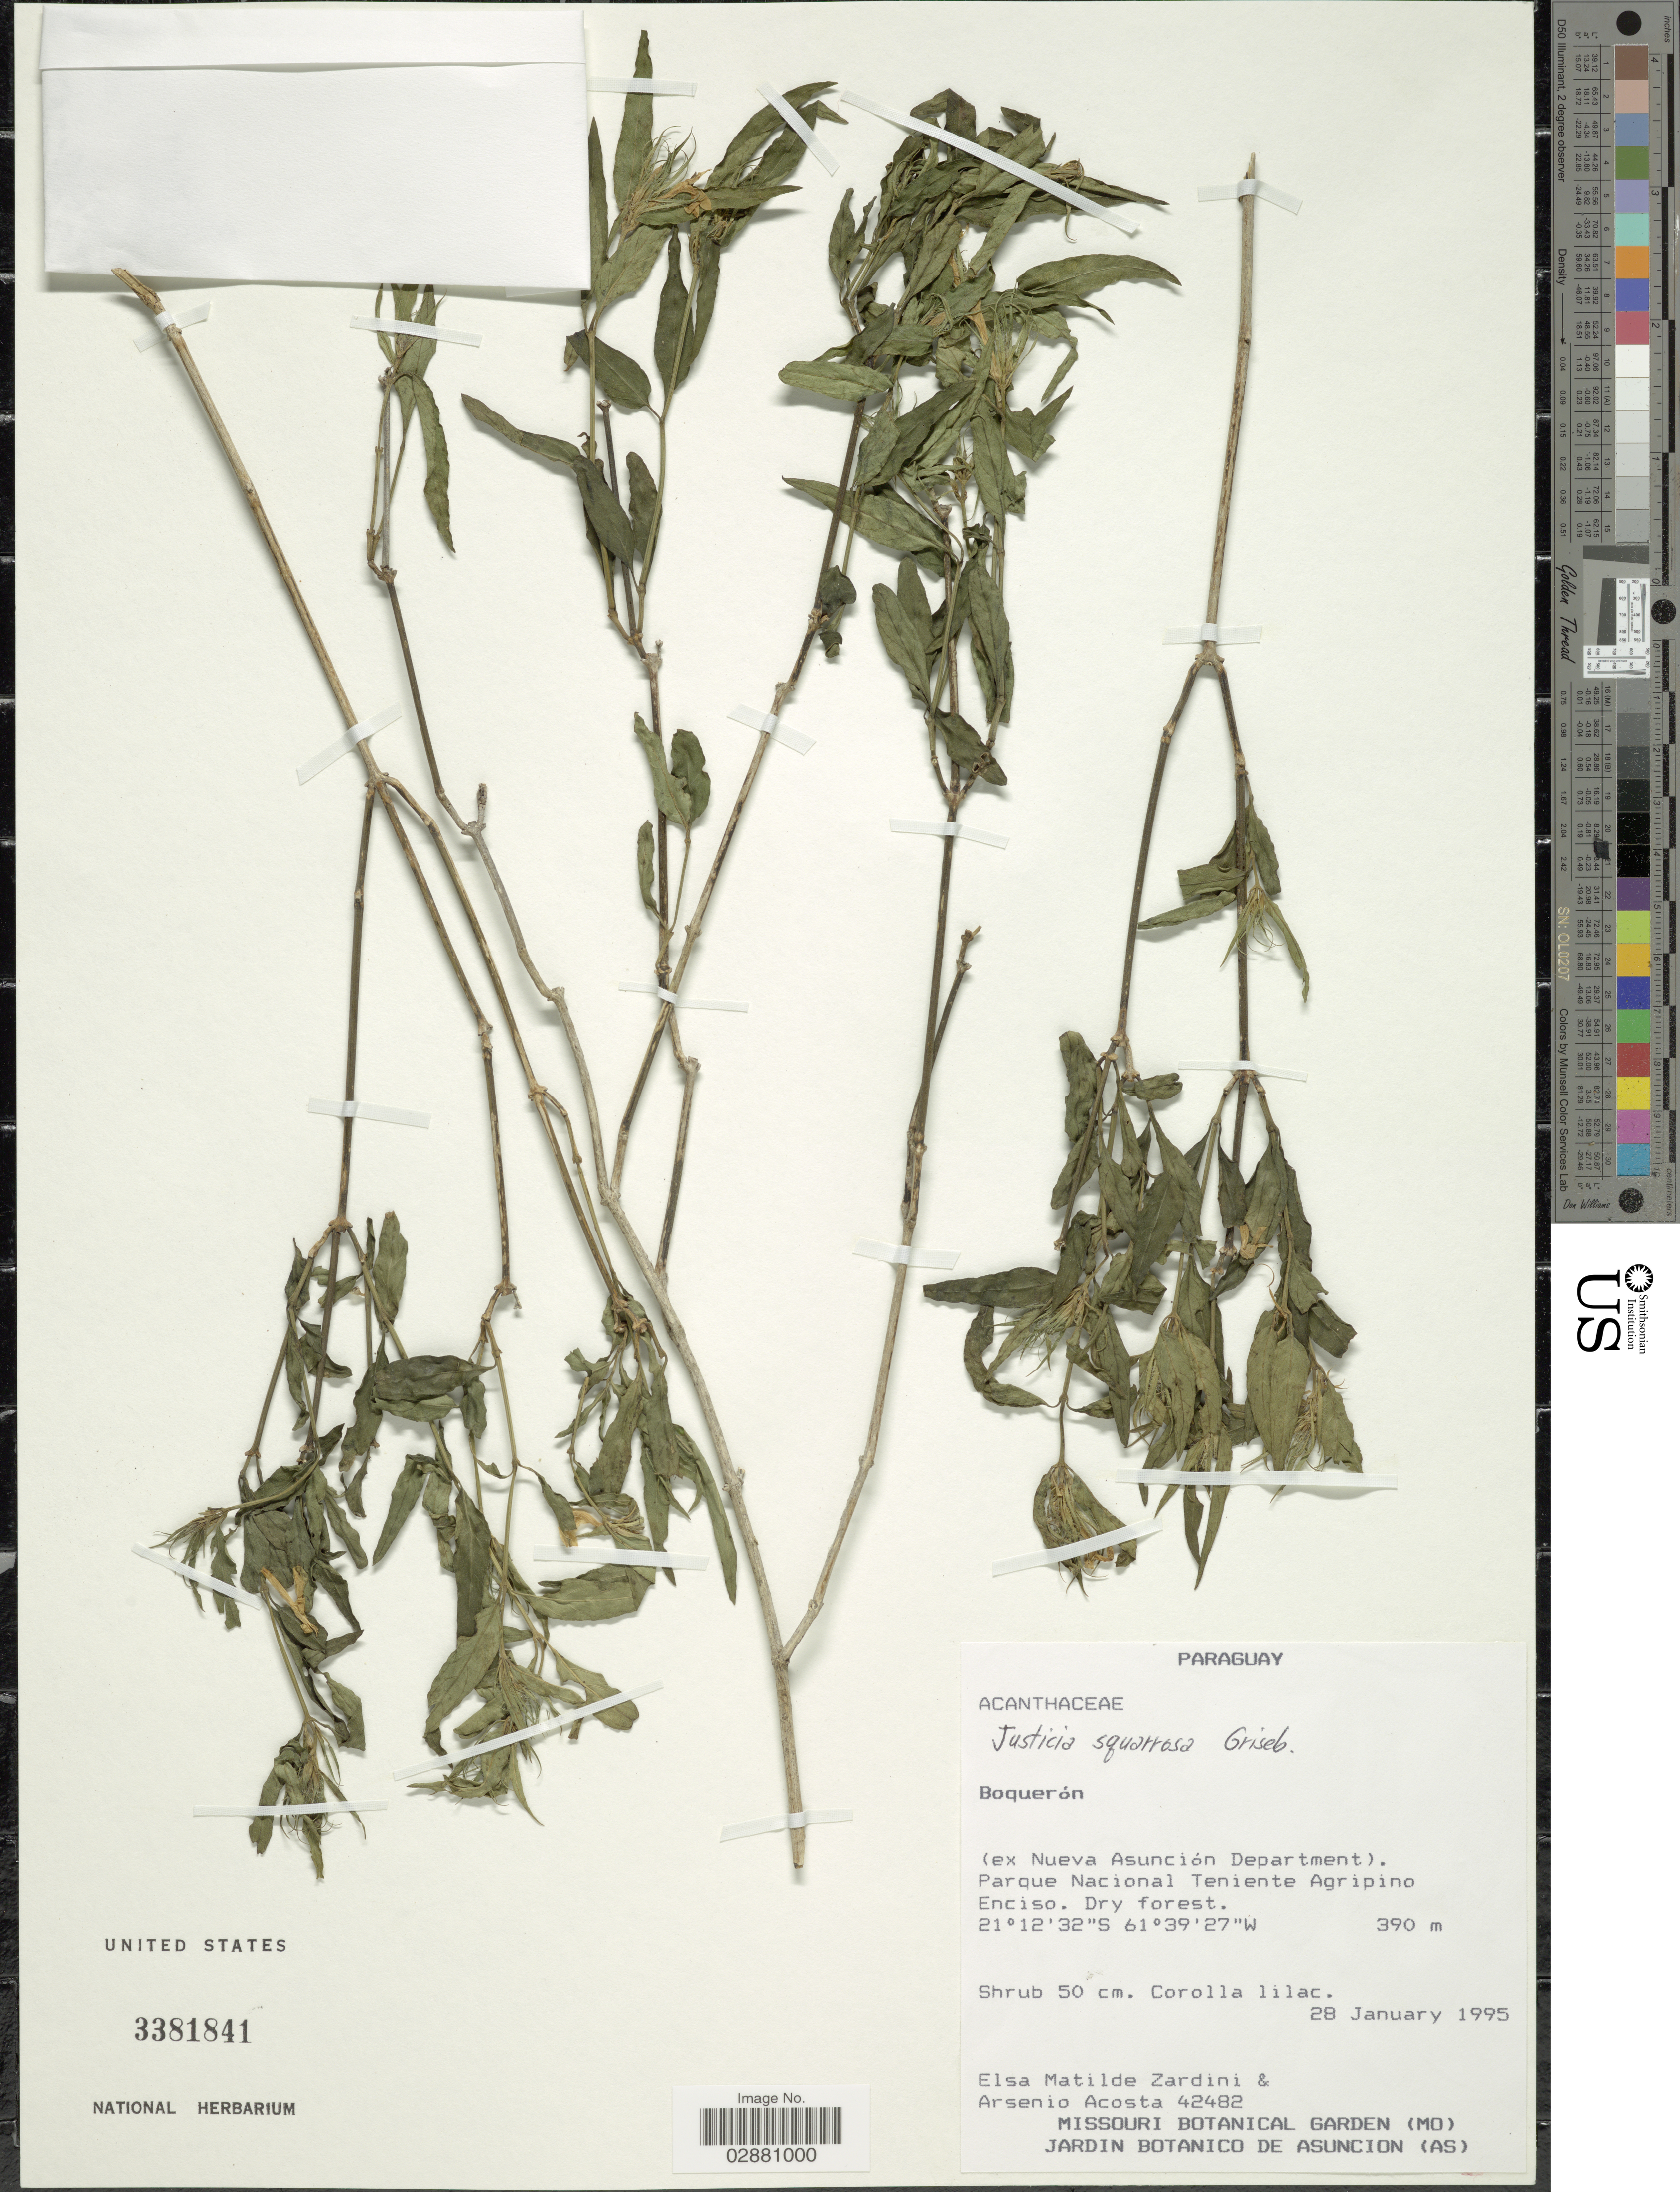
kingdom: Plantae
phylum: Tracheophyta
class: Magnoliopsida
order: Lamiales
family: Acanthaceae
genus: Justicia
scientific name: Justicia squarrosa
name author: Griseb.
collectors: E. M. Zardini & A. Acosta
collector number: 42482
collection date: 1995-01-28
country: Paraguay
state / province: Boqueron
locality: (ex Nueva Asunción Department). Parque Nacional Teniente Agripino Enciso.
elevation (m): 390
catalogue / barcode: US 3381841